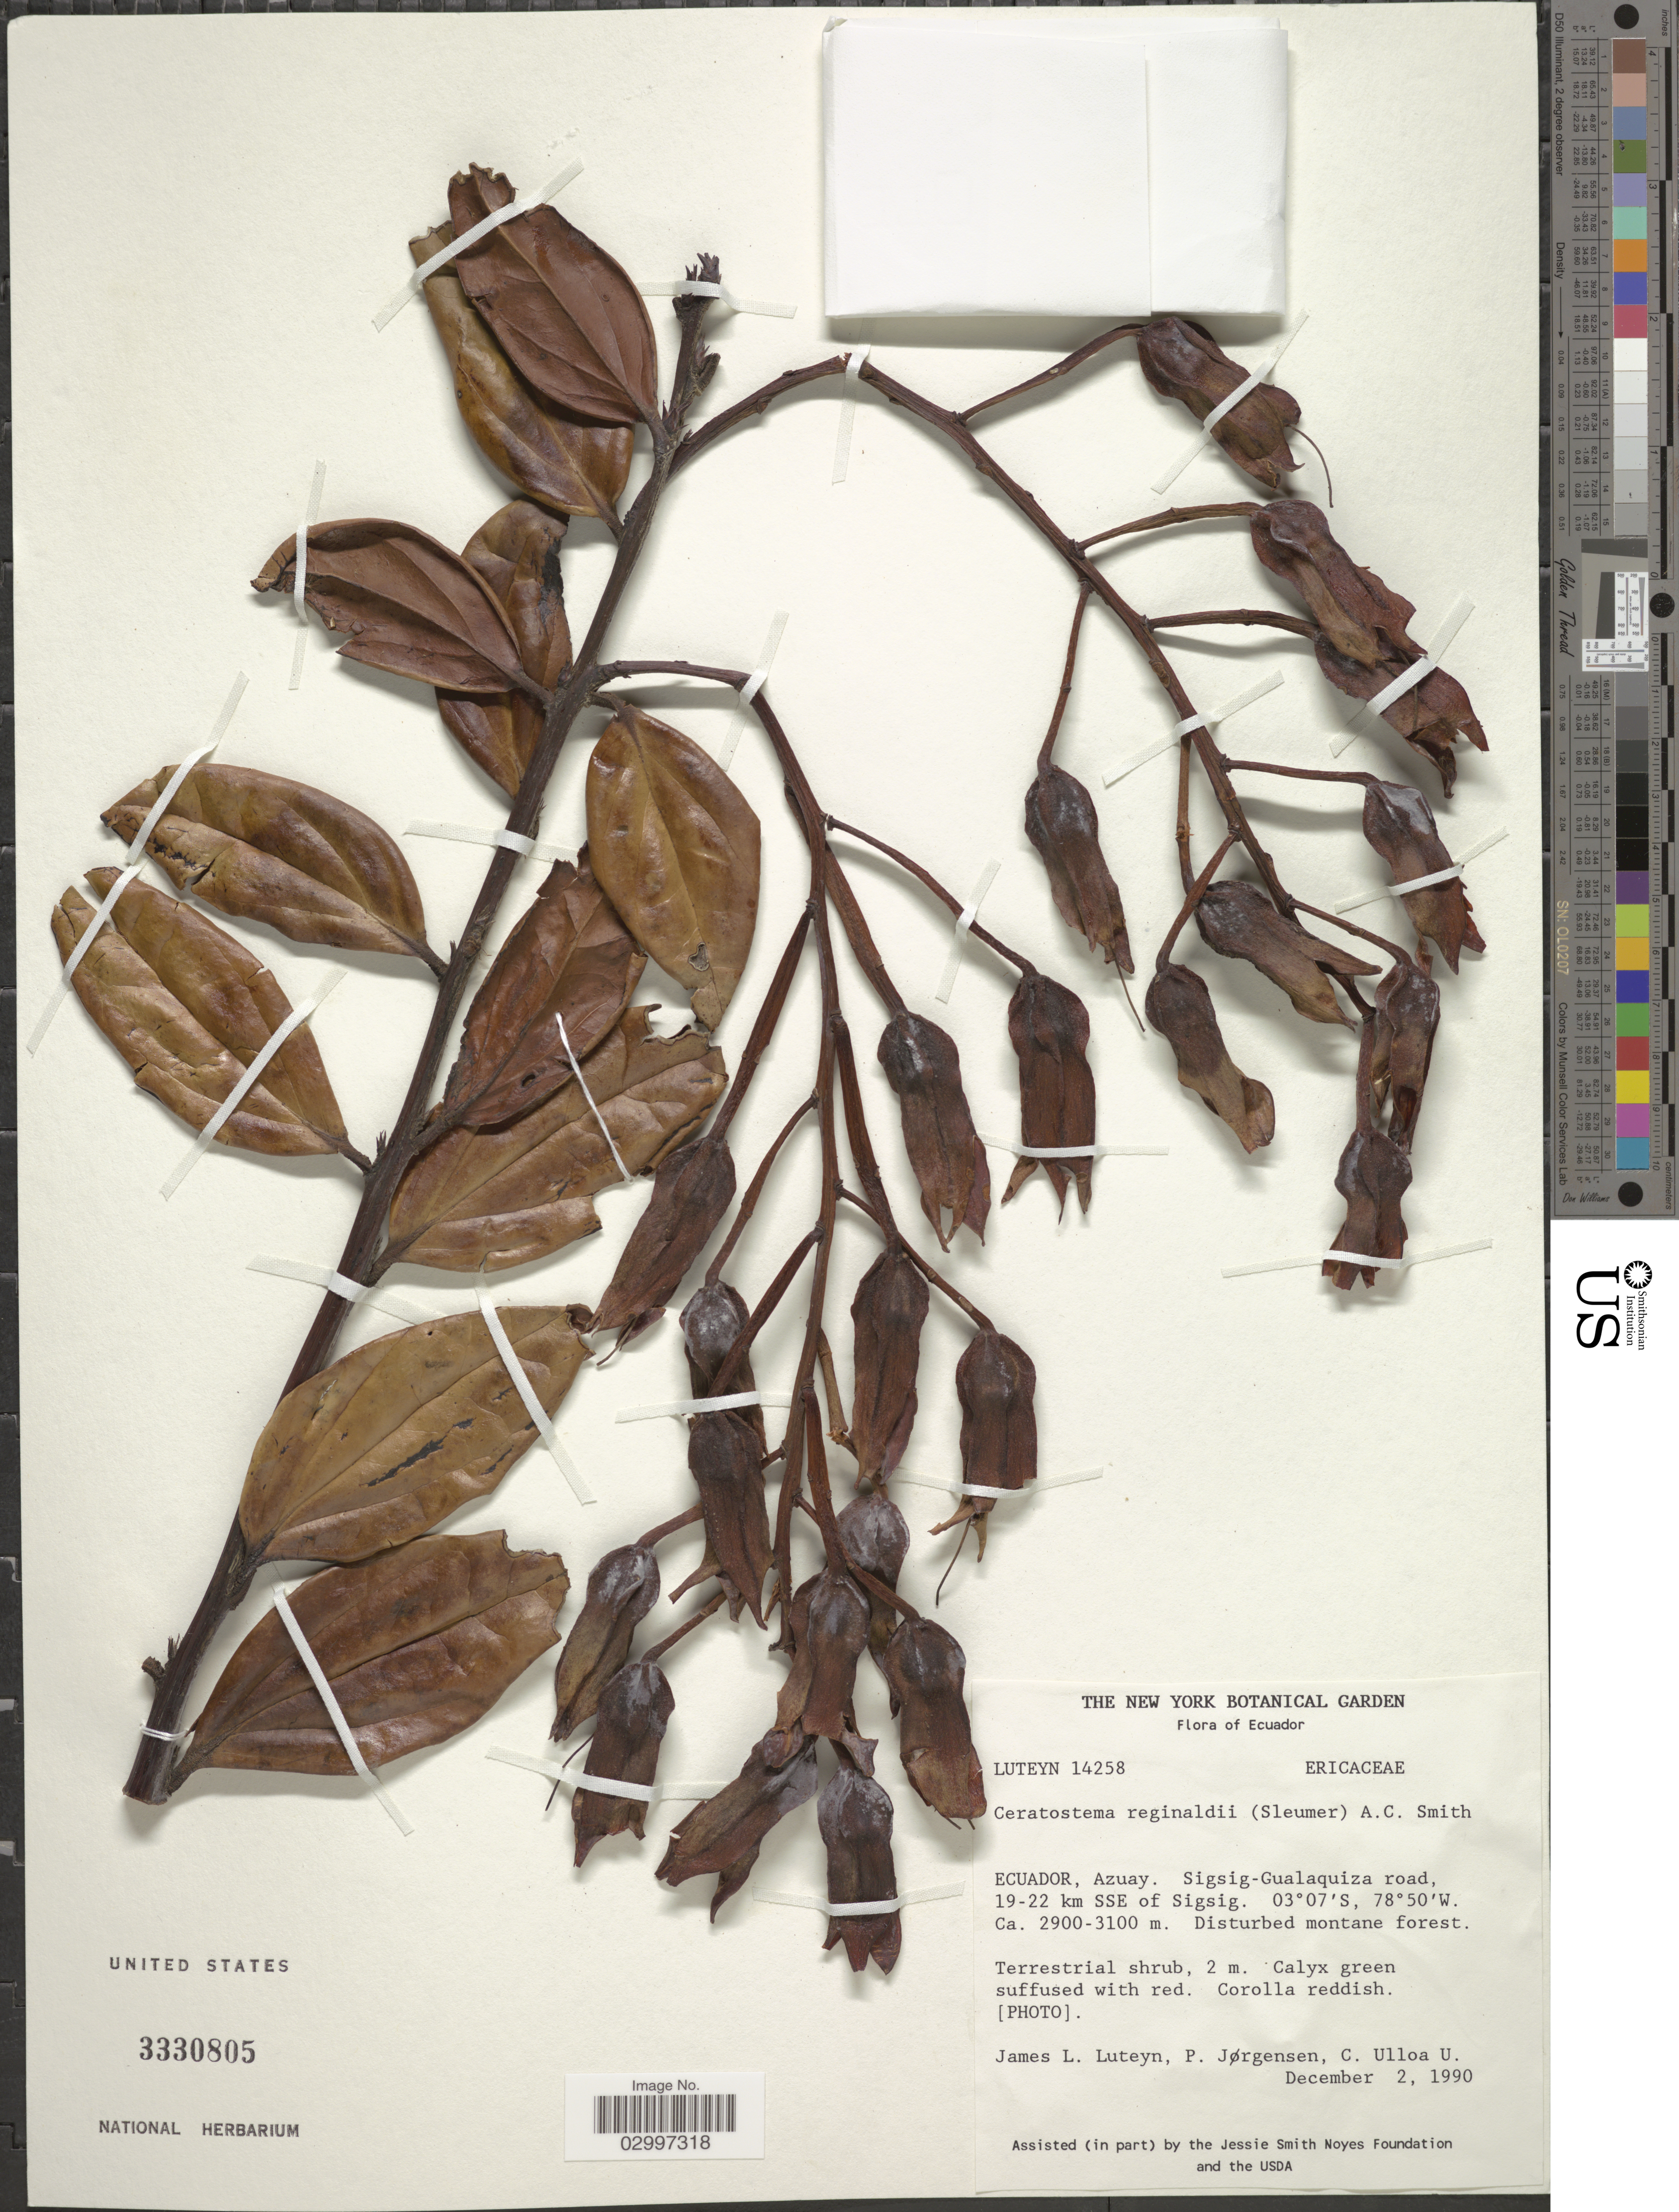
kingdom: Plantae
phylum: Tracheophyta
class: Magnoliopsida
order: Ericales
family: Ericaceae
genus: Ceratostema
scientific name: Ceratostema reginaldii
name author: (Sleumer) A.C. Sm.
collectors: J. Luteyn, P. Jørgensen & C. Ulloa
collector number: LUTEYN 14258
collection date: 1990-12-02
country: Ecuador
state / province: Azuay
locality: Sigsig-Gualaquiza road, 19-22 km SSE of Sigsig.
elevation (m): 2900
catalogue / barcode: US 3330805